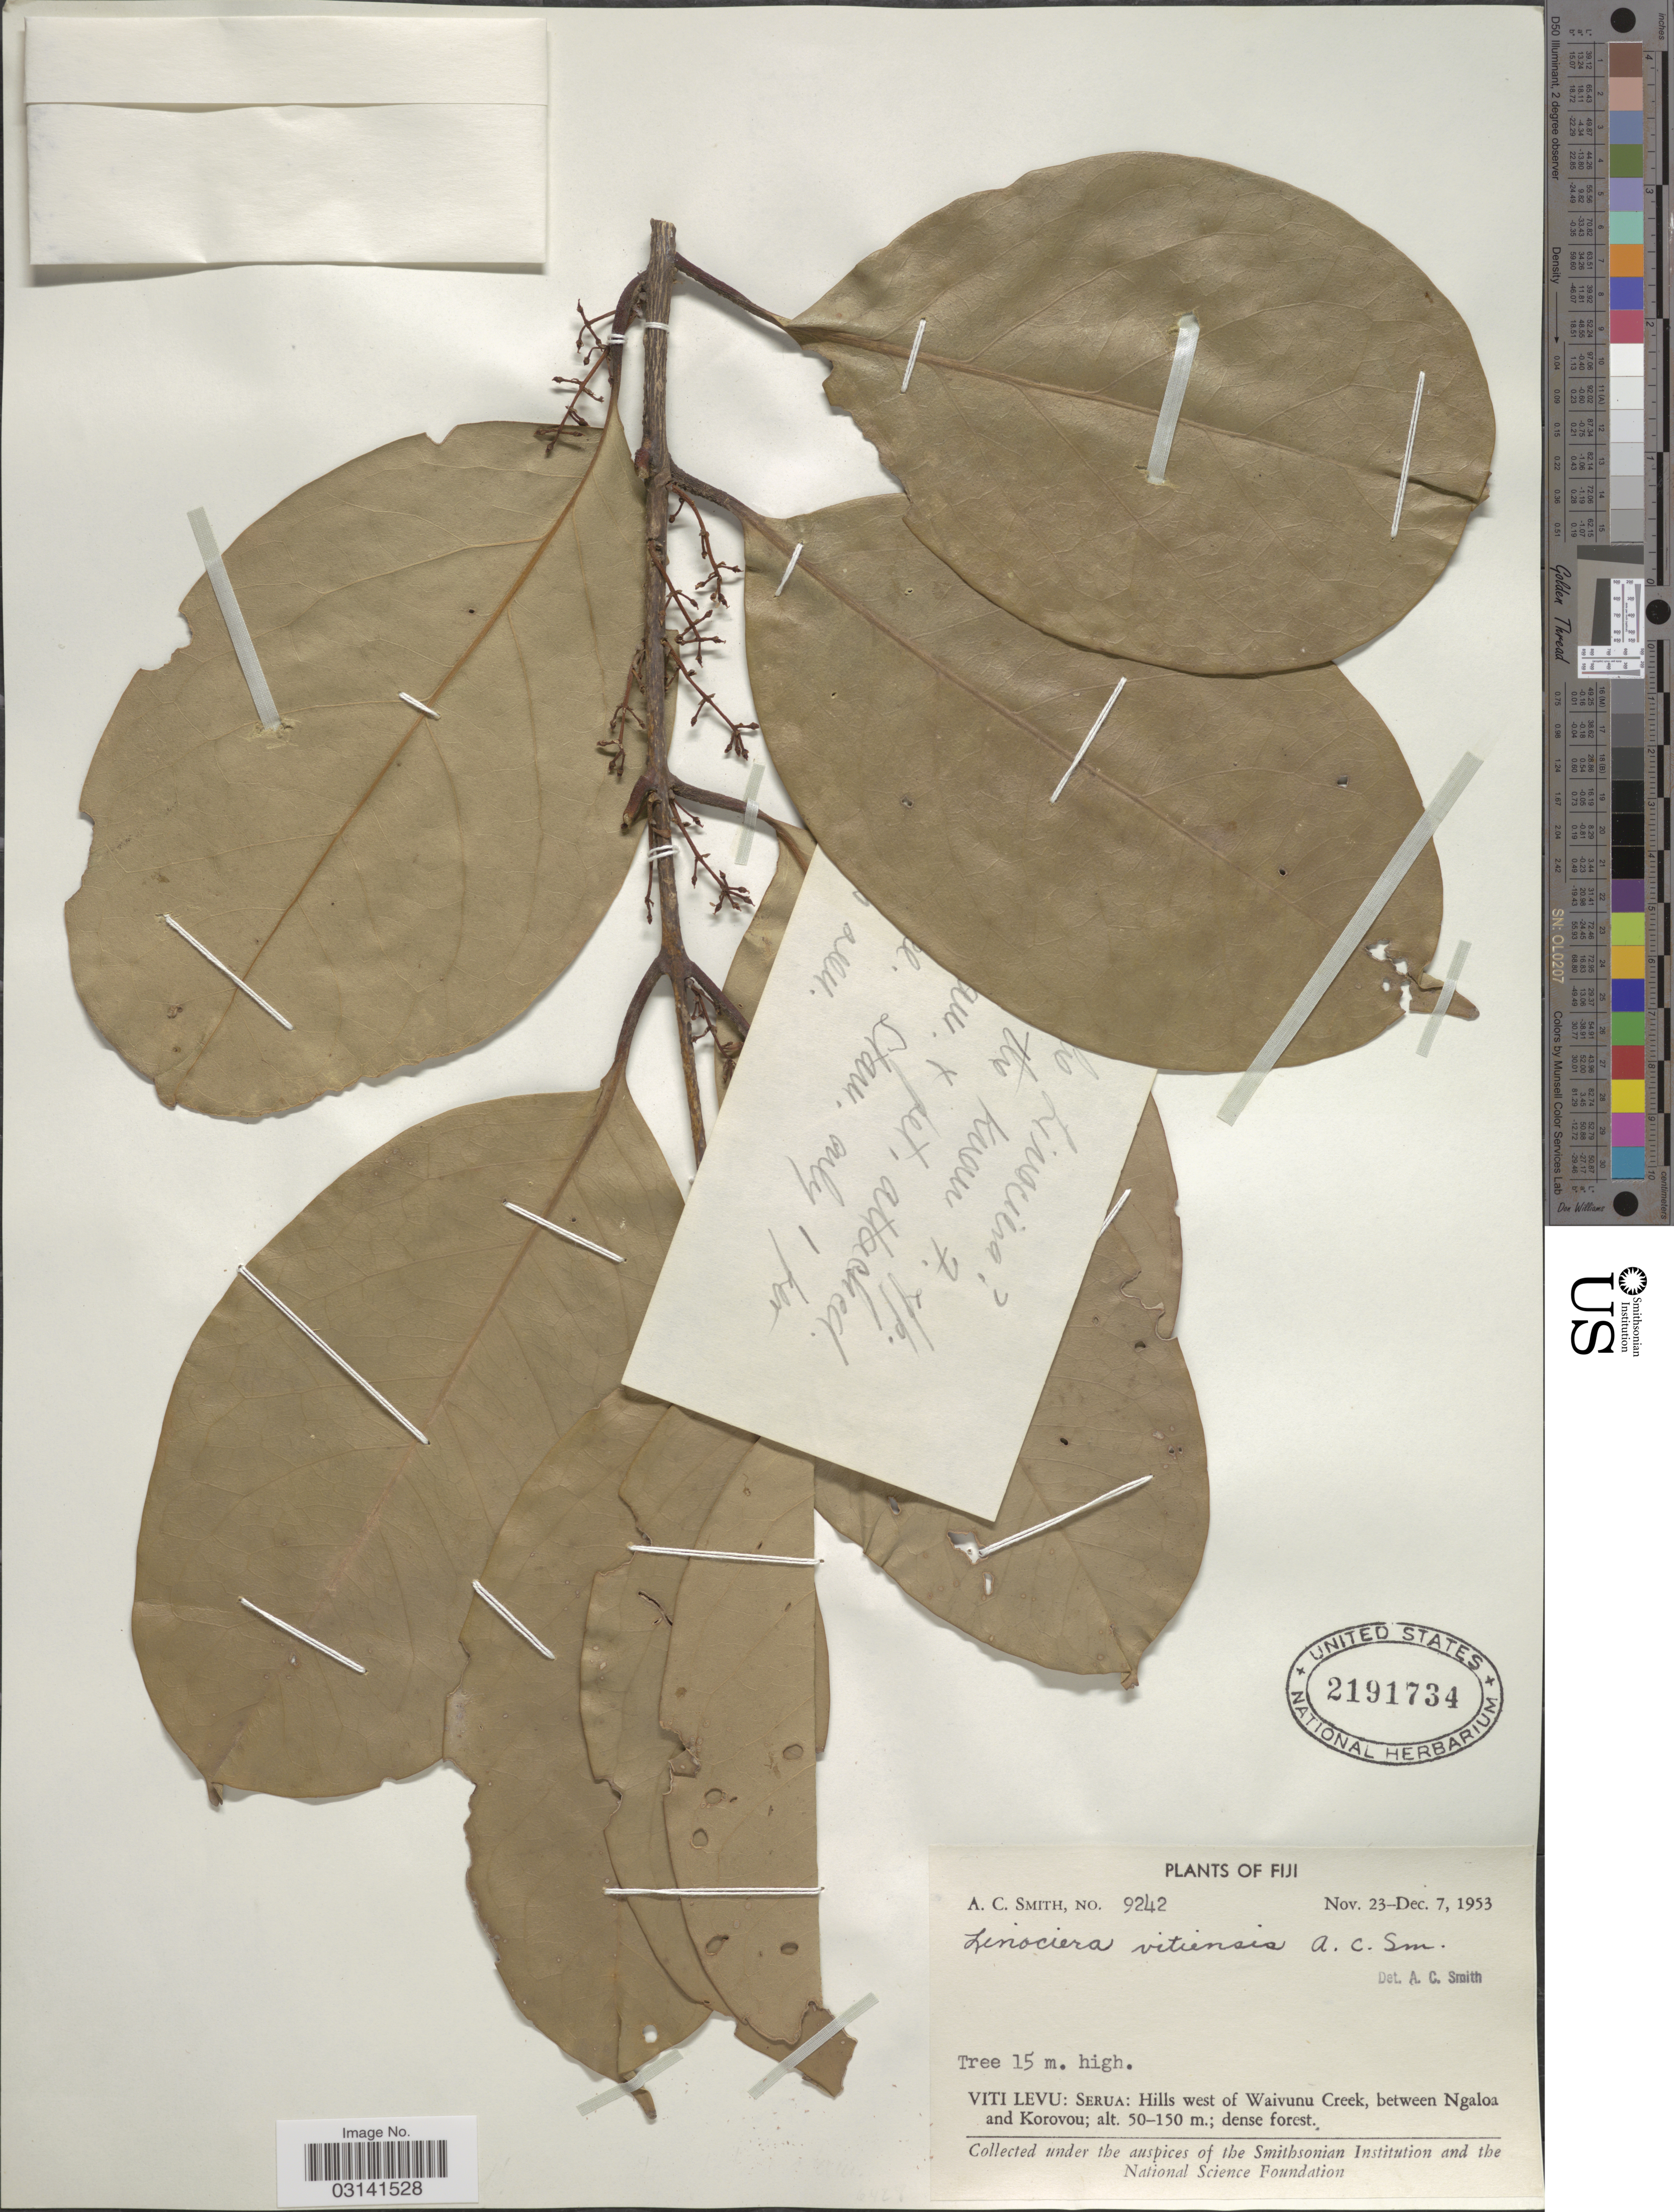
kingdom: Plantae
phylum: Tracheophyta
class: Magnoliopsida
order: Lamiales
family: Oleaceae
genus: Chionanthus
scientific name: Chionanthus vitiensis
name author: (Seem.) A.C. Sm.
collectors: A. C. Smith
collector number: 9242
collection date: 1953-11-23/1953-12-07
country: Fiji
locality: Viti Levu: Serua: Hills west of Waivunu Creek, between Ngaloa and Korovou.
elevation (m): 50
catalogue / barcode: US 2191734